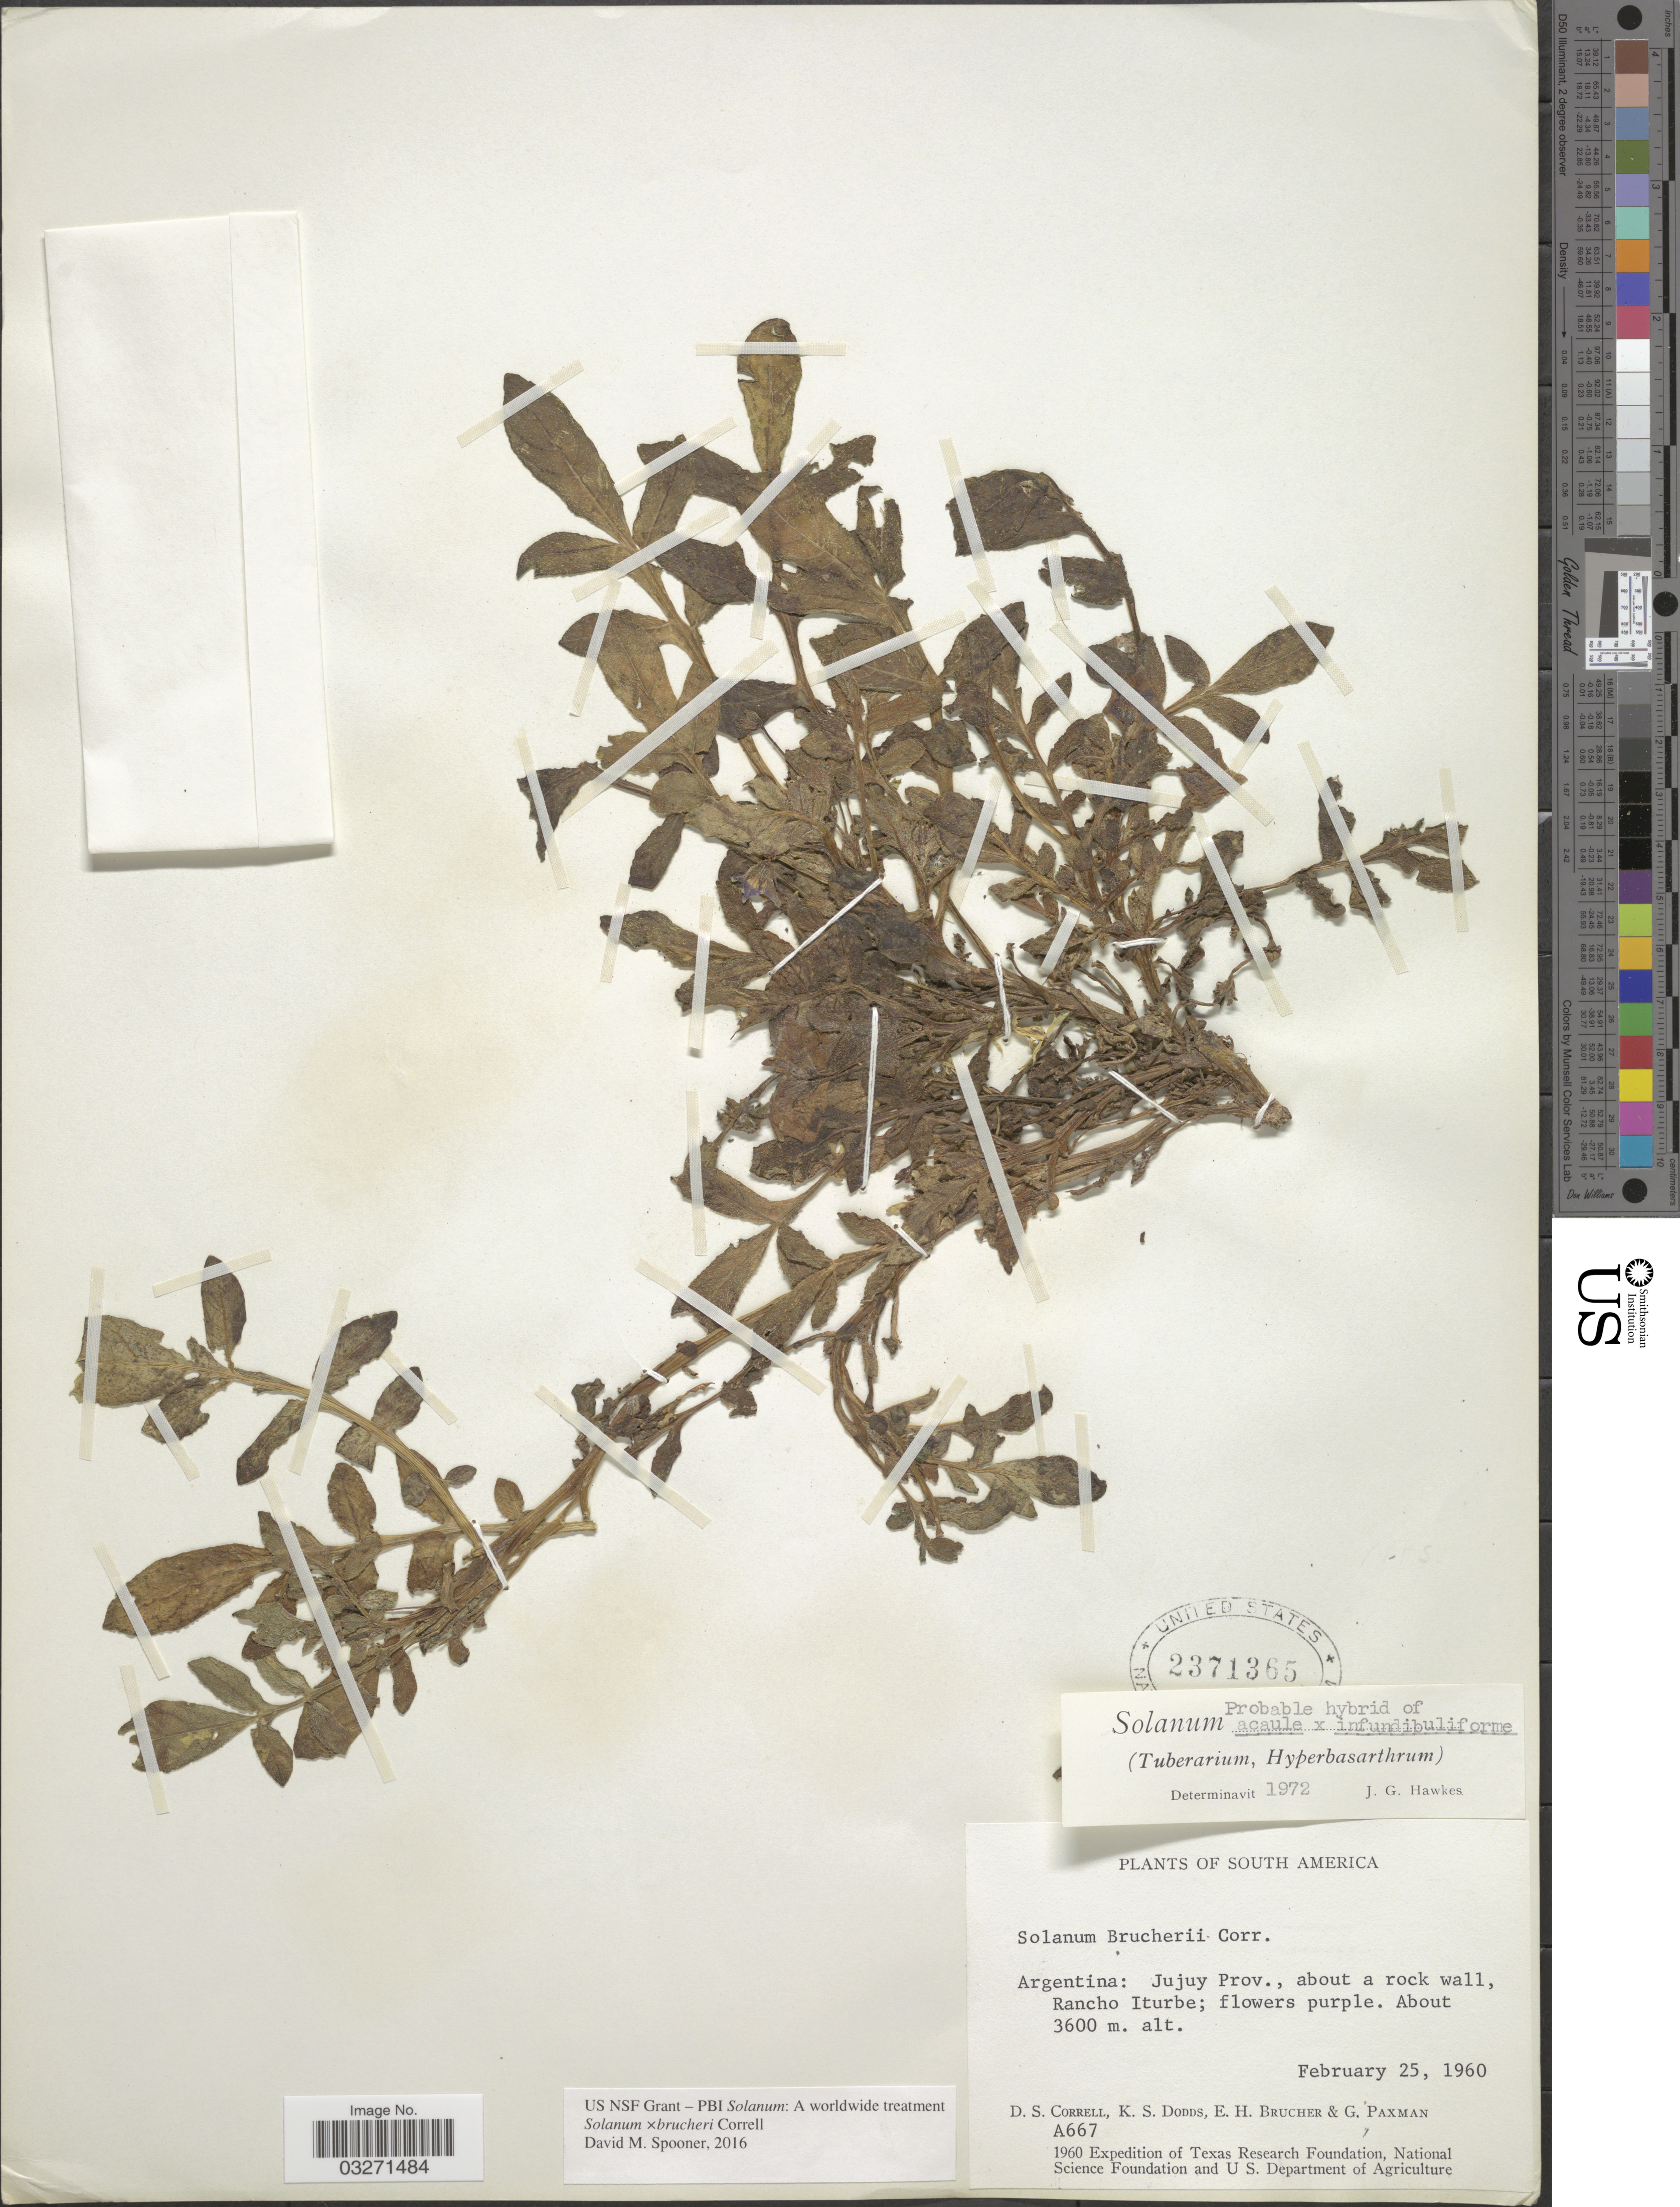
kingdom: Plantae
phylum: Tracheophyta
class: Magnoliopsida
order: Solanales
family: Solanaceae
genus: Solanum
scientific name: Solanum x brucheri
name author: Correll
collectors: D. S. Correll, K. Dodds, E. Brucher & G. Paxman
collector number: A667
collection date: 1960-02-25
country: Argentina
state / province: Jujuy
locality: About a rock wall, Rancho Iturbe.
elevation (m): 3600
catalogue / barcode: US 2371365